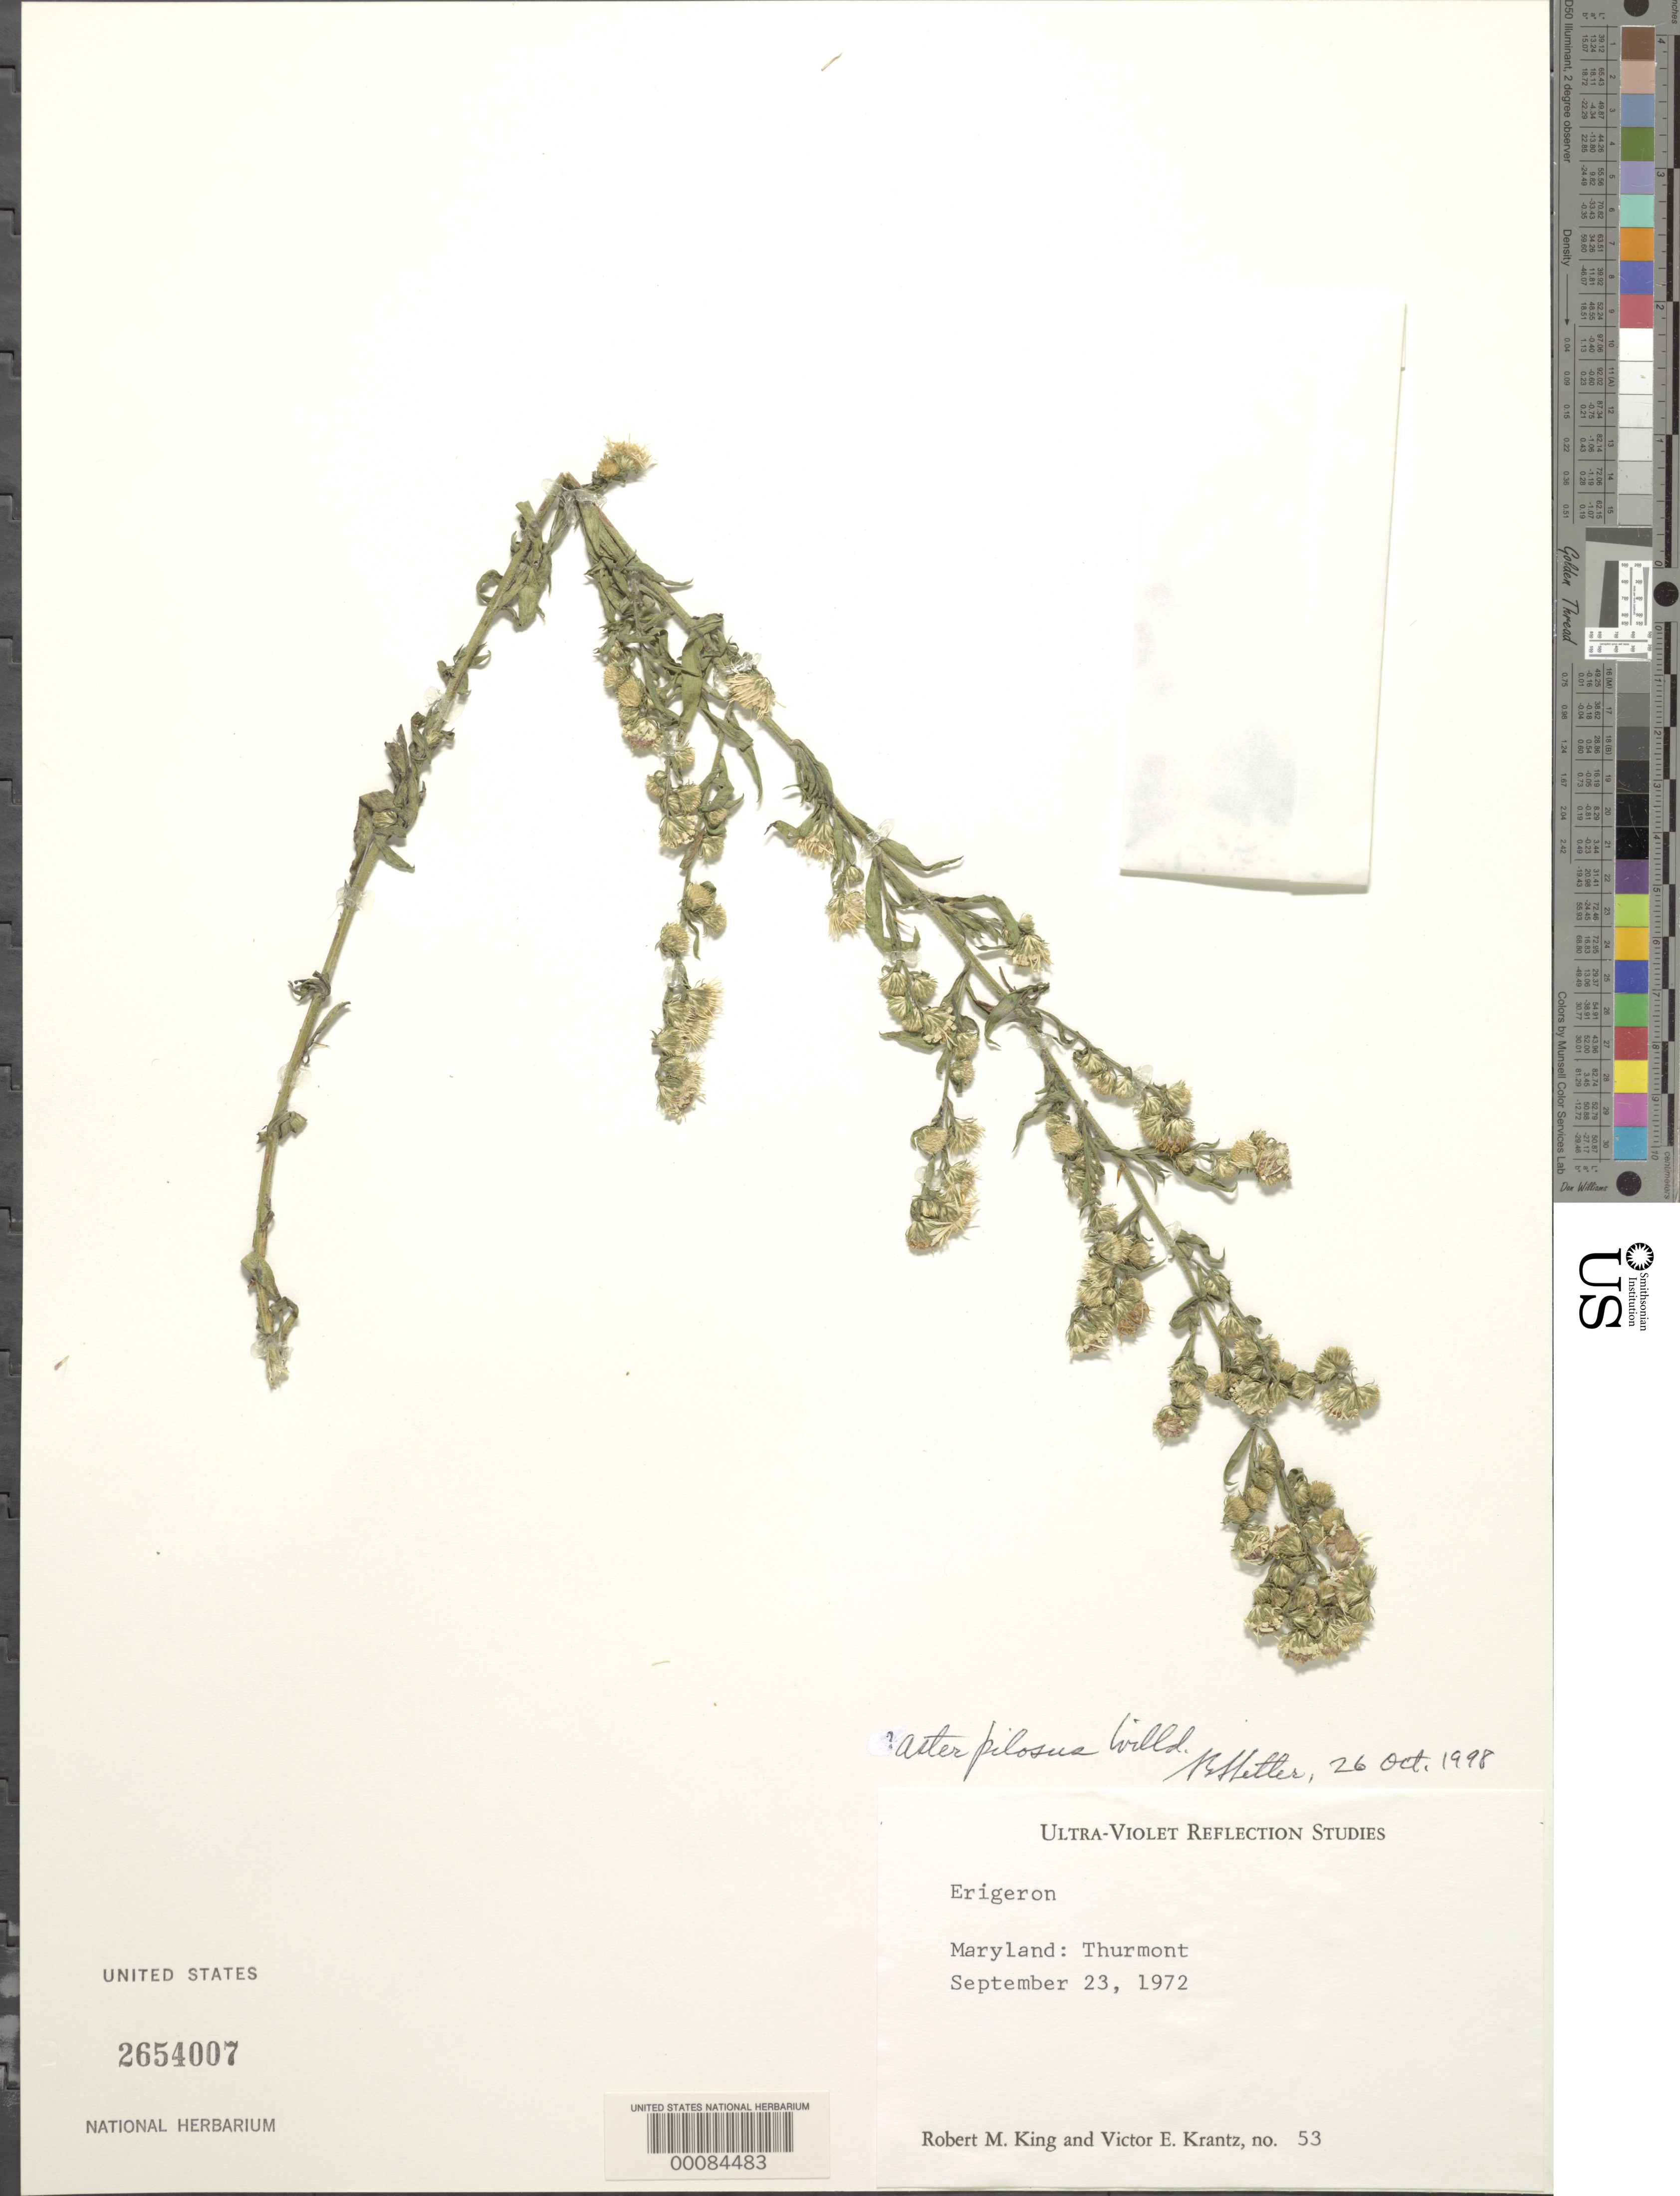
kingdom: Plantae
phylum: Tracheophyta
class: Magnoliopsida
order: Asterales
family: Asteraceae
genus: Symphyotrichum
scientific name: Symphyotrichum pilosum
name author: (Willd.) G.L. Nesom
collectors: R. M. King & V. Krantz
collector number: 53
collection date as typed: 23 Sep 1972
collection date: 1972-09-23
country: United States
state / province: Maryland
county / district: Frederick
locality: Thurmont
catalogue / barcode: US 2654007